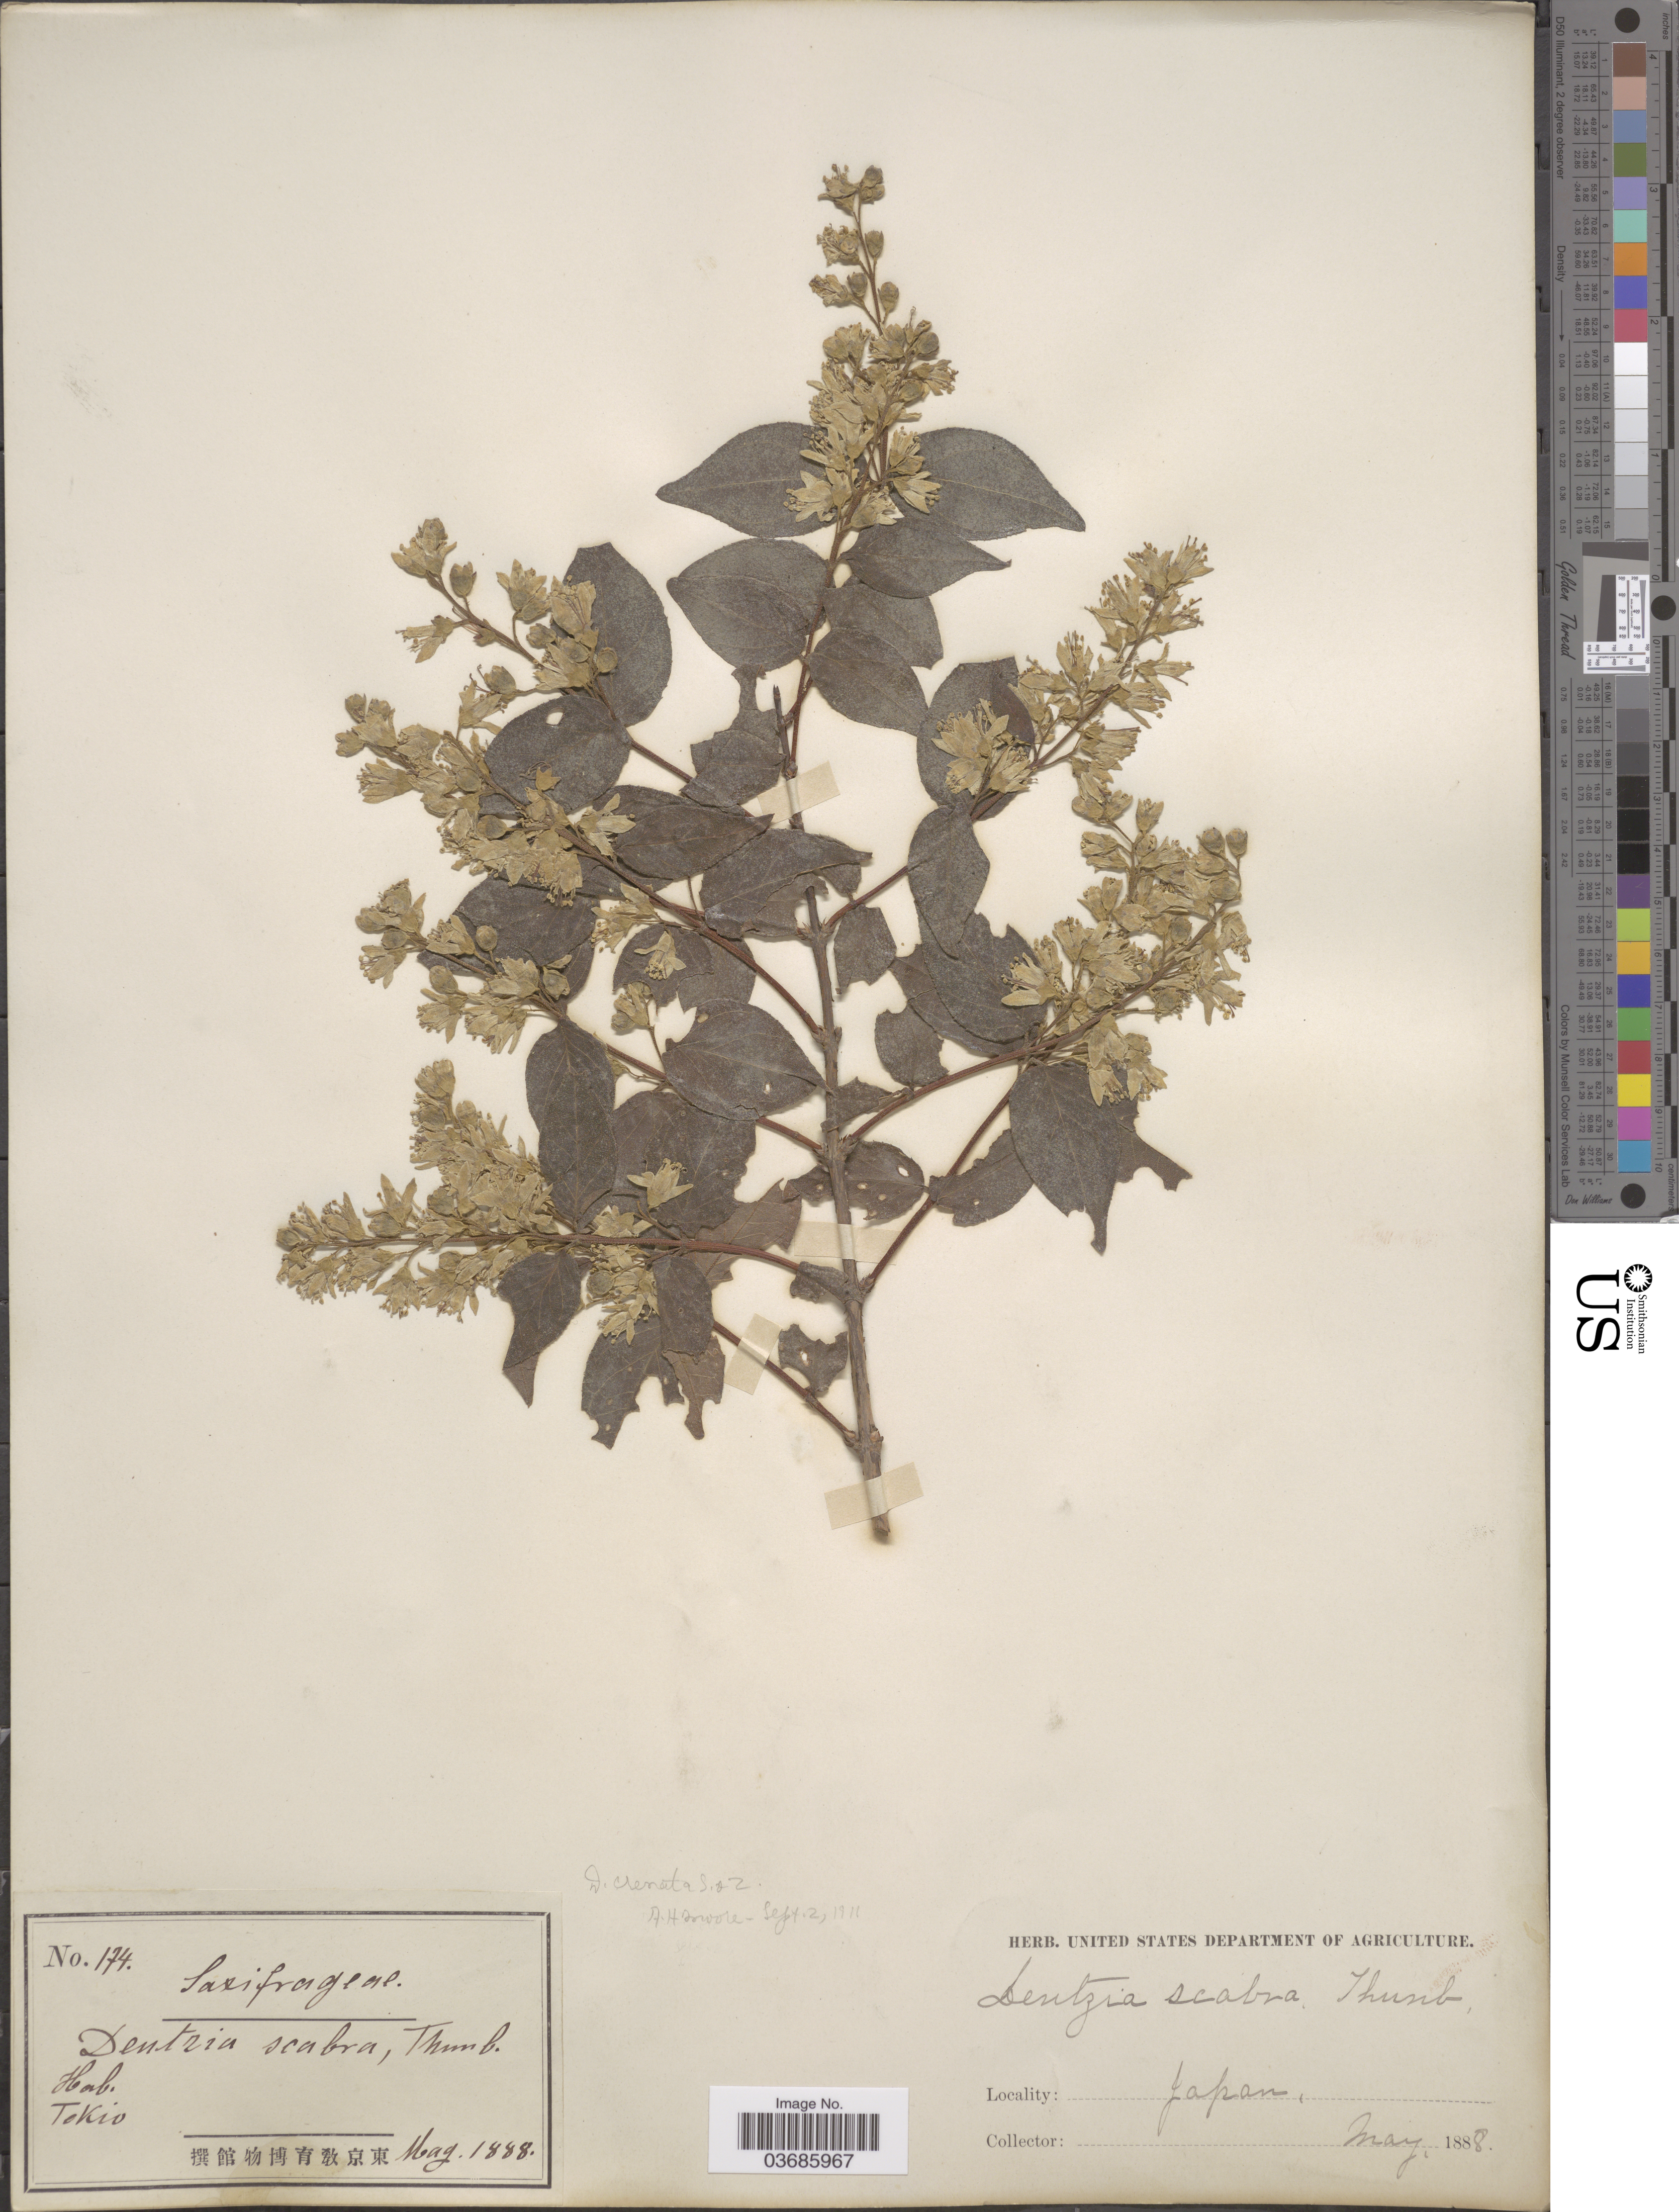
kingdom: Plantae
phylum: Tracheophyta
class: Magnoliopsida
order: Cornales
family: Hydrangeaceae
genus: Deutzia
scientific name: Deutzia scabra var. crenata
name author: Maxim.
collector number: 174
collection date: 1888-05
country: Japan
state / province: Tokyo, Federal City of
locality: Tokio.